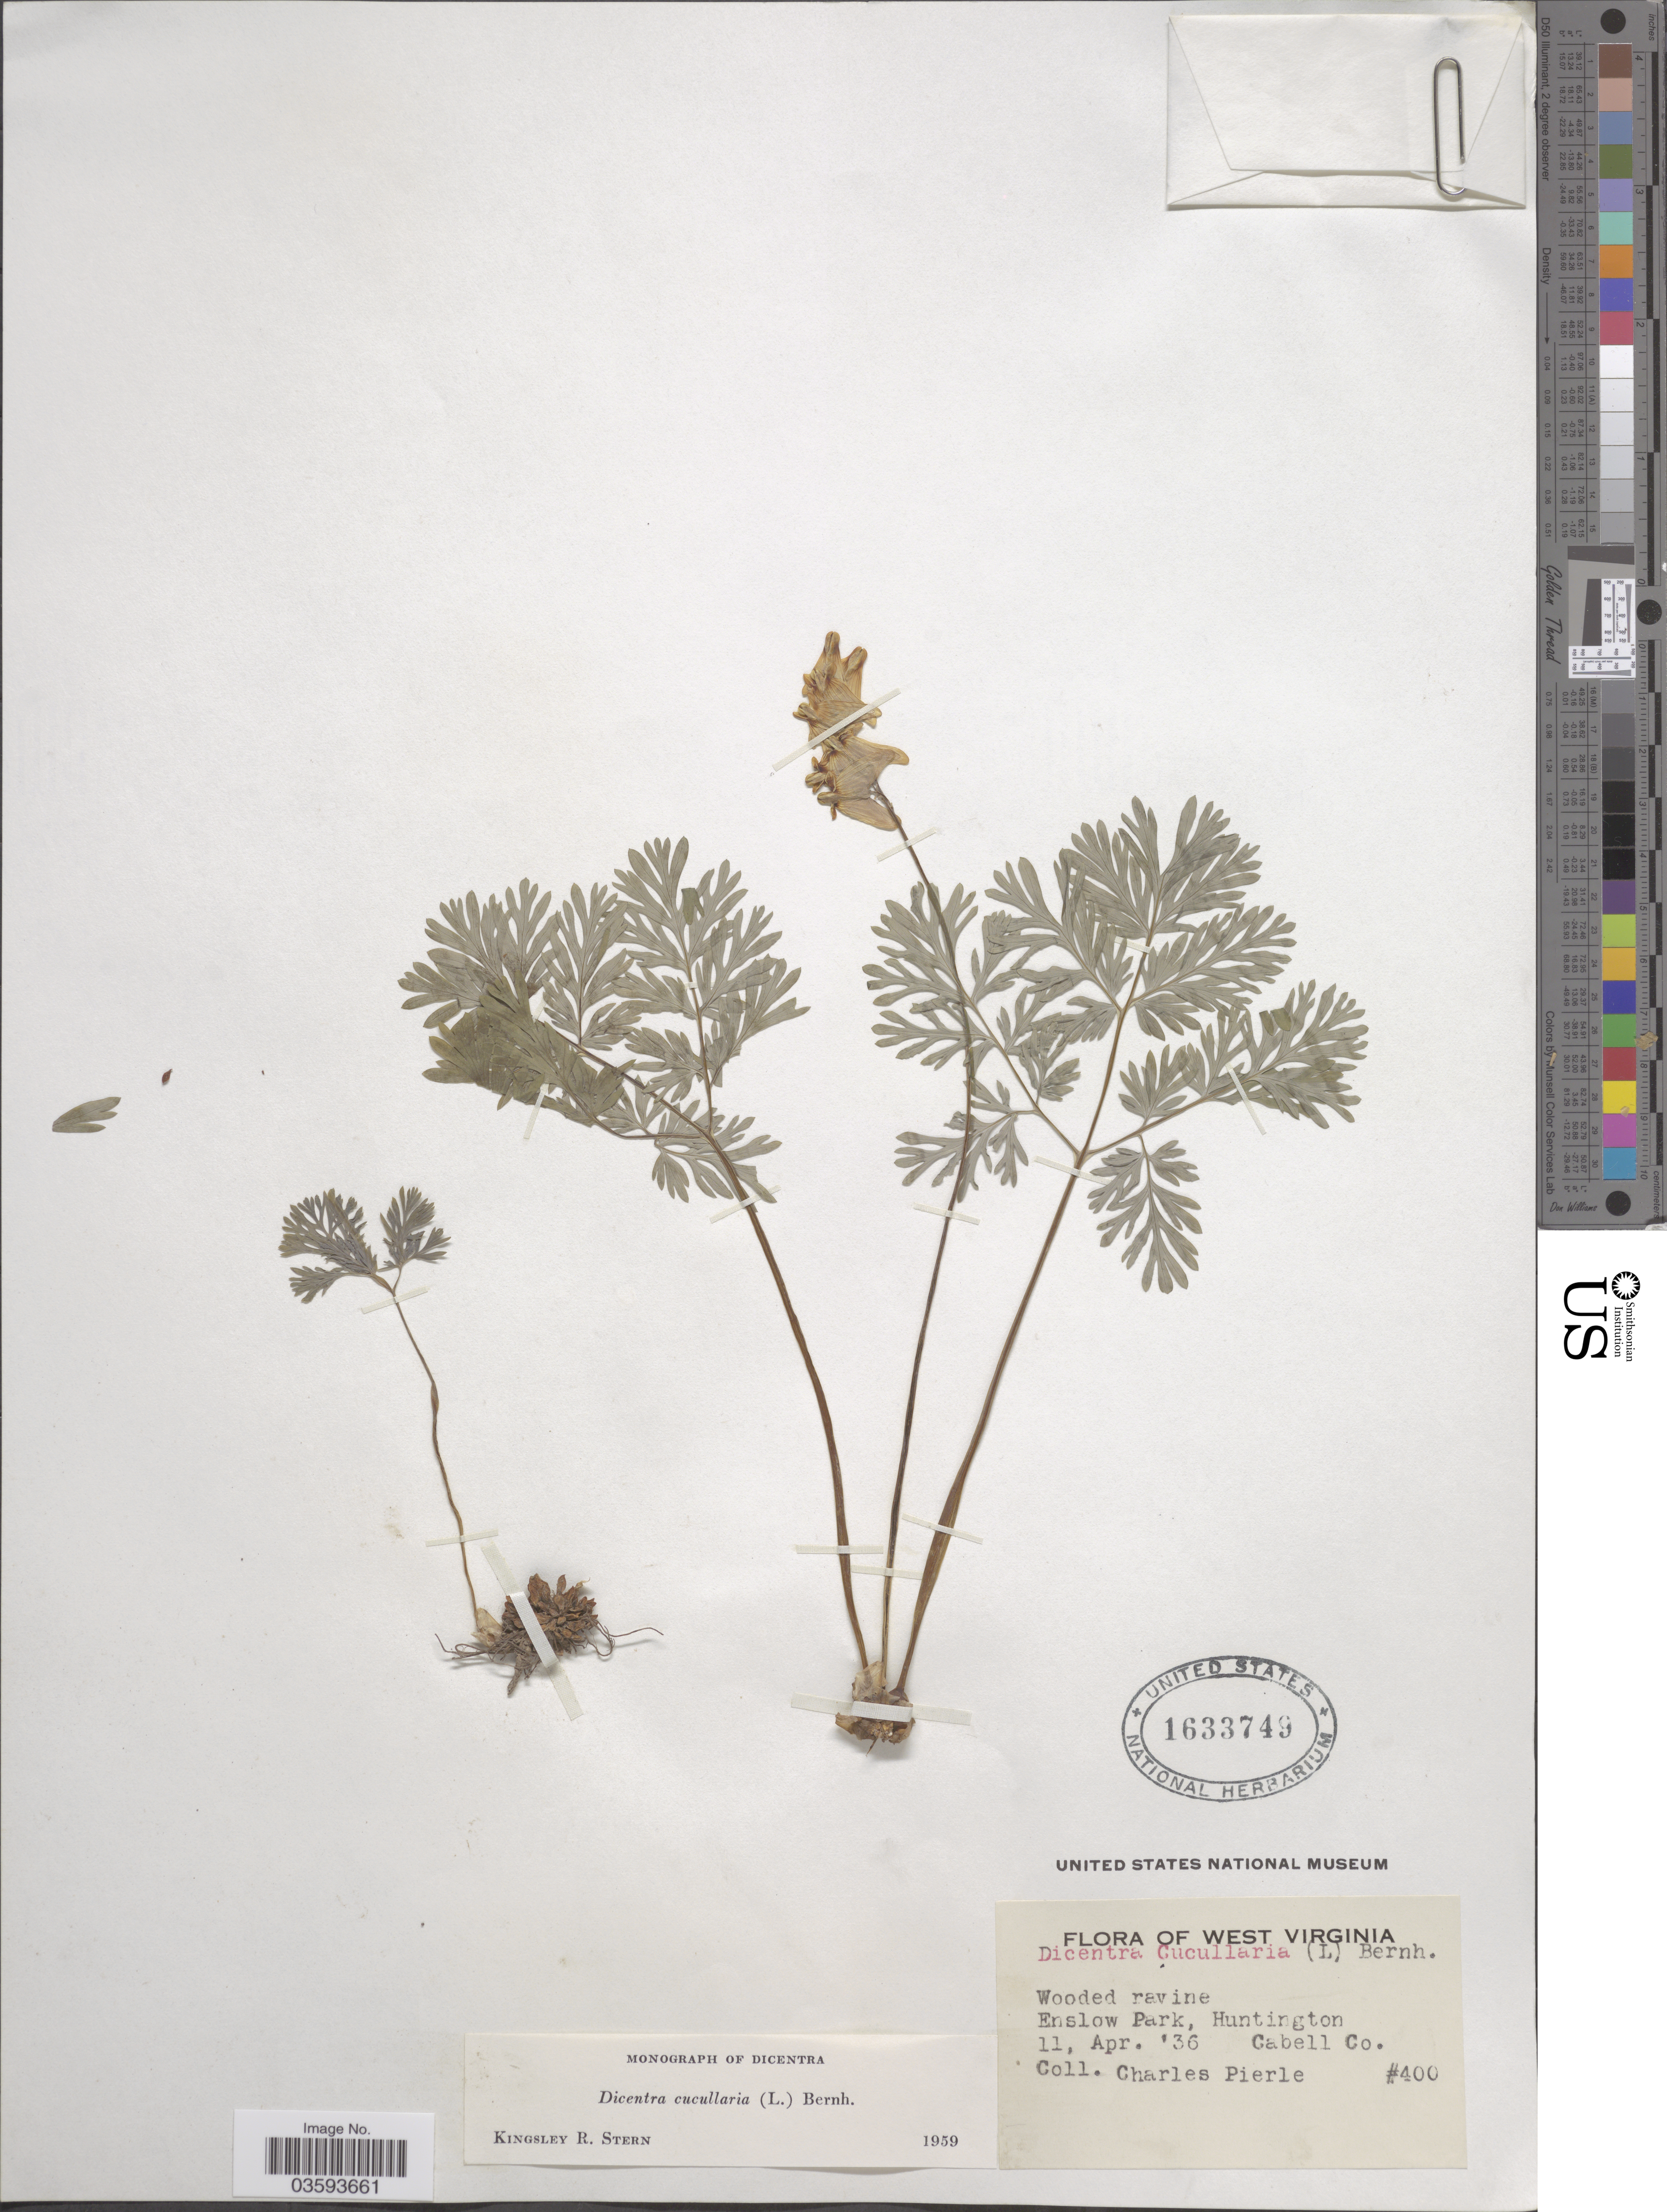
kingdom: Plantae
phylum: Tracheophyta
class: Magnoliopsida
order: Ranunculales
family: Papaveraceae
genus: Dicentra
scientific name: Dicentra cucullaria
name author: (L.) Bernh.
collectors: C. Pierle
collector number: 400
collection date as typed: Transcribed d/m/y: 11/4/36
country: United States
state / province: West Virginia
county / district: Cabell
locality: Enslow Park, Huntington. Gabell Co.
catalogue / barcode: US 1633749